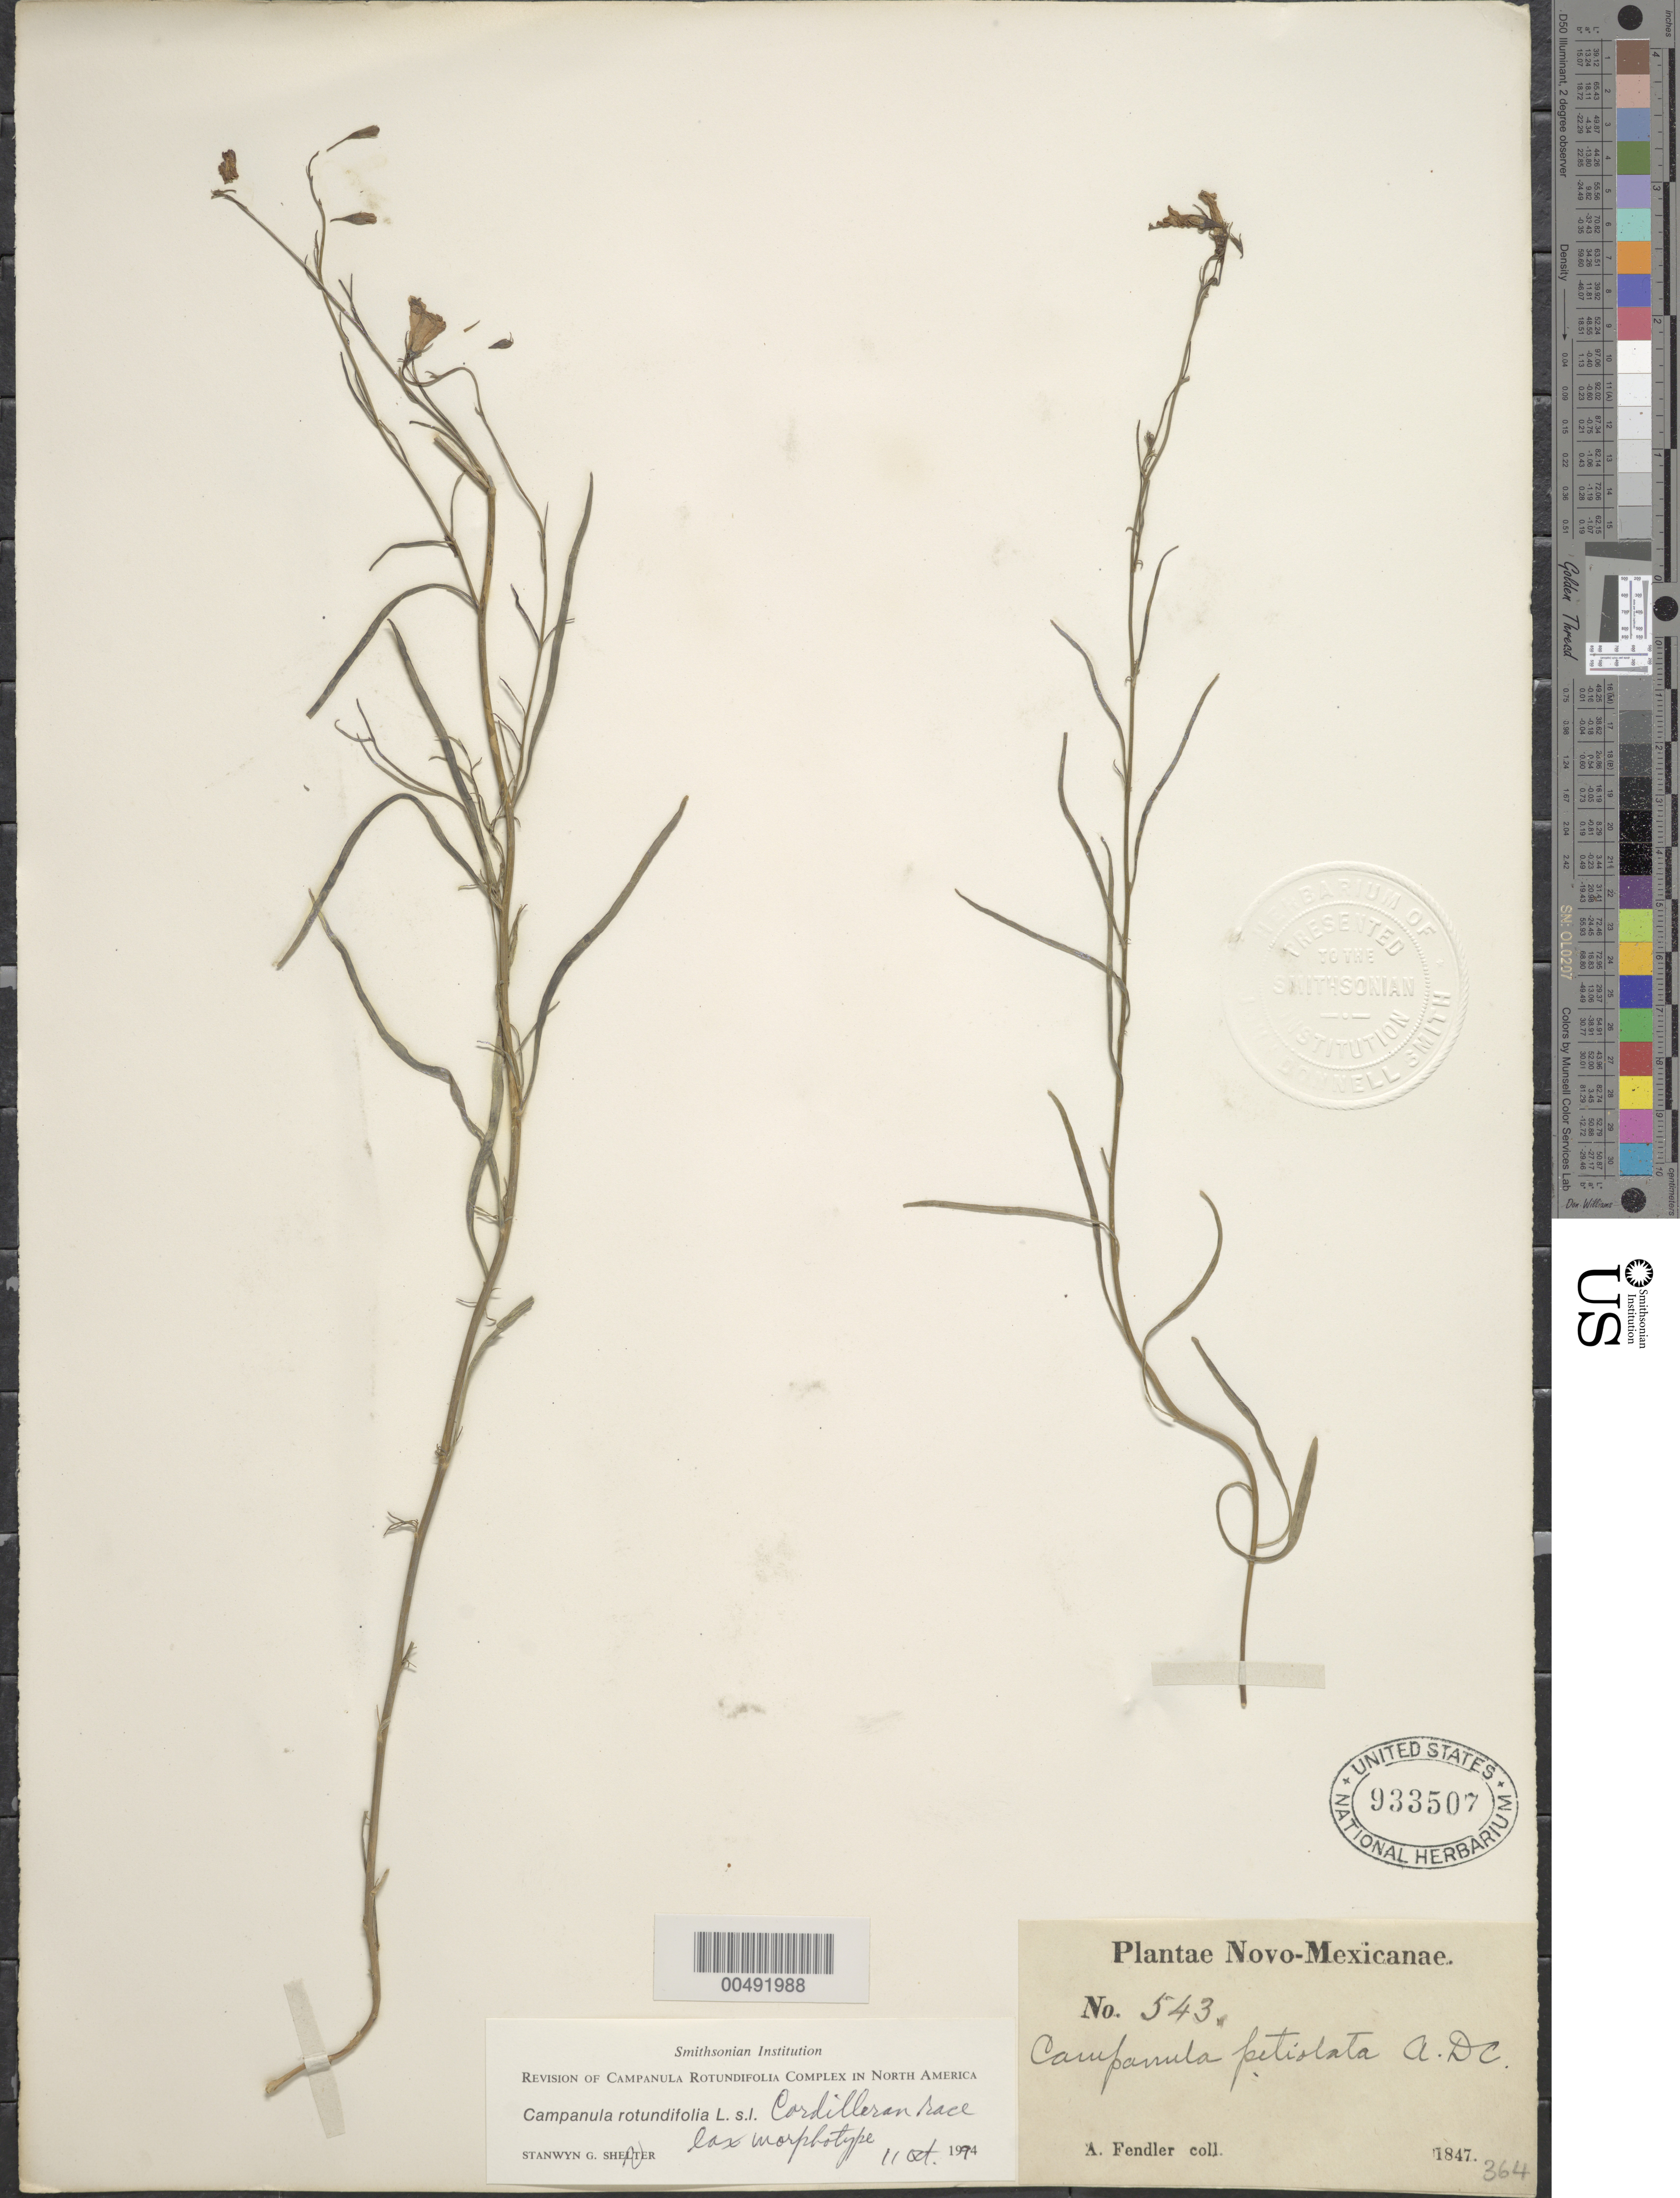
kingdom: Plantae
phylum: Tracheophyta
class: Magnoliopsida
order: Asterales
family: Campanulaceae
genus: Campanula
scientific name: Campanula rotundifolia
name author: L.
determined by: Shetler, Stanwyn G., (US), NMNH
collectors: A. Fendler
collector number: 543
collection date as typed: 1847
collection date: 1847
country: United States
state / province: New Mexico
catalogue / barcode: US 933507